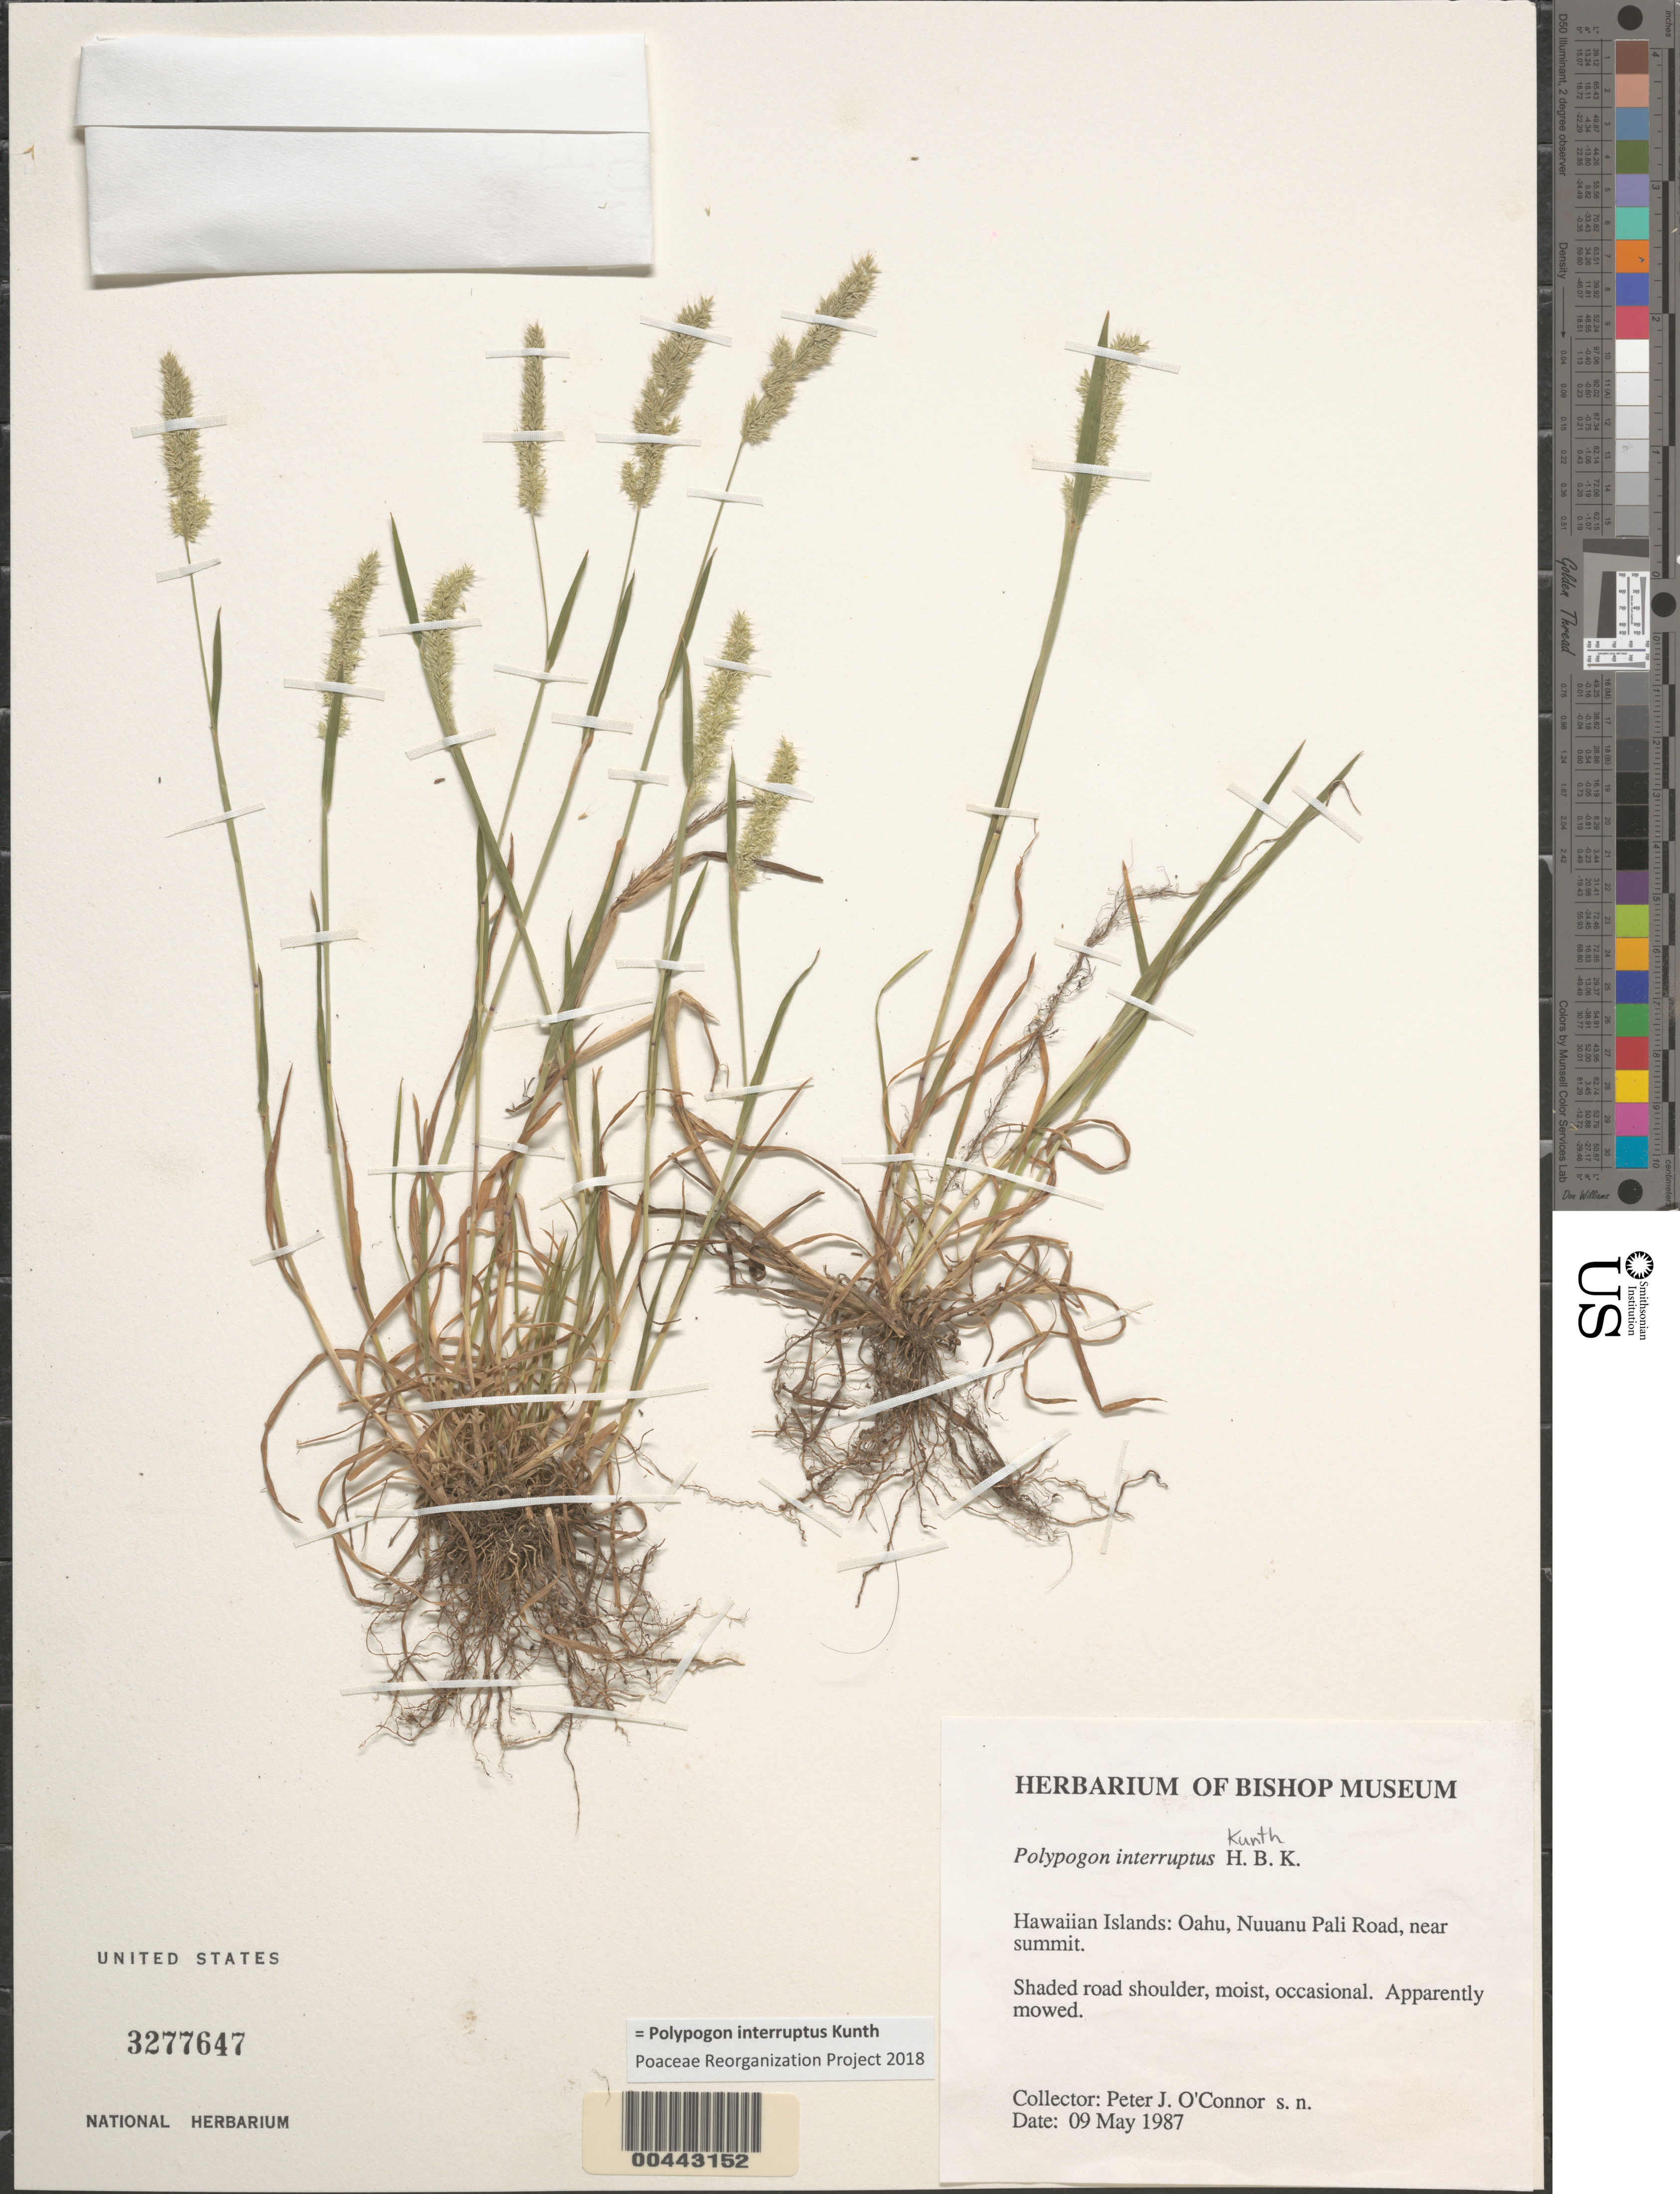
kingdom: Plantae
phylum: Tracheophyta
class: Liliopsida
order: Poales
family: Poaceae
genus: Polypogon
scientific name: Polypogon fugax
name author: Nees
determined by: Faccenda, K.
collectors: P. O'Connor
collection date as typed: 9 May 1987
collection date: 1987-05-09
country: United States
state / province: Hawaii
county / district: Honolulu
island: Oahu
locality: Nuuanu Pali Road, near summit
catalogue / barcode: US 3277647